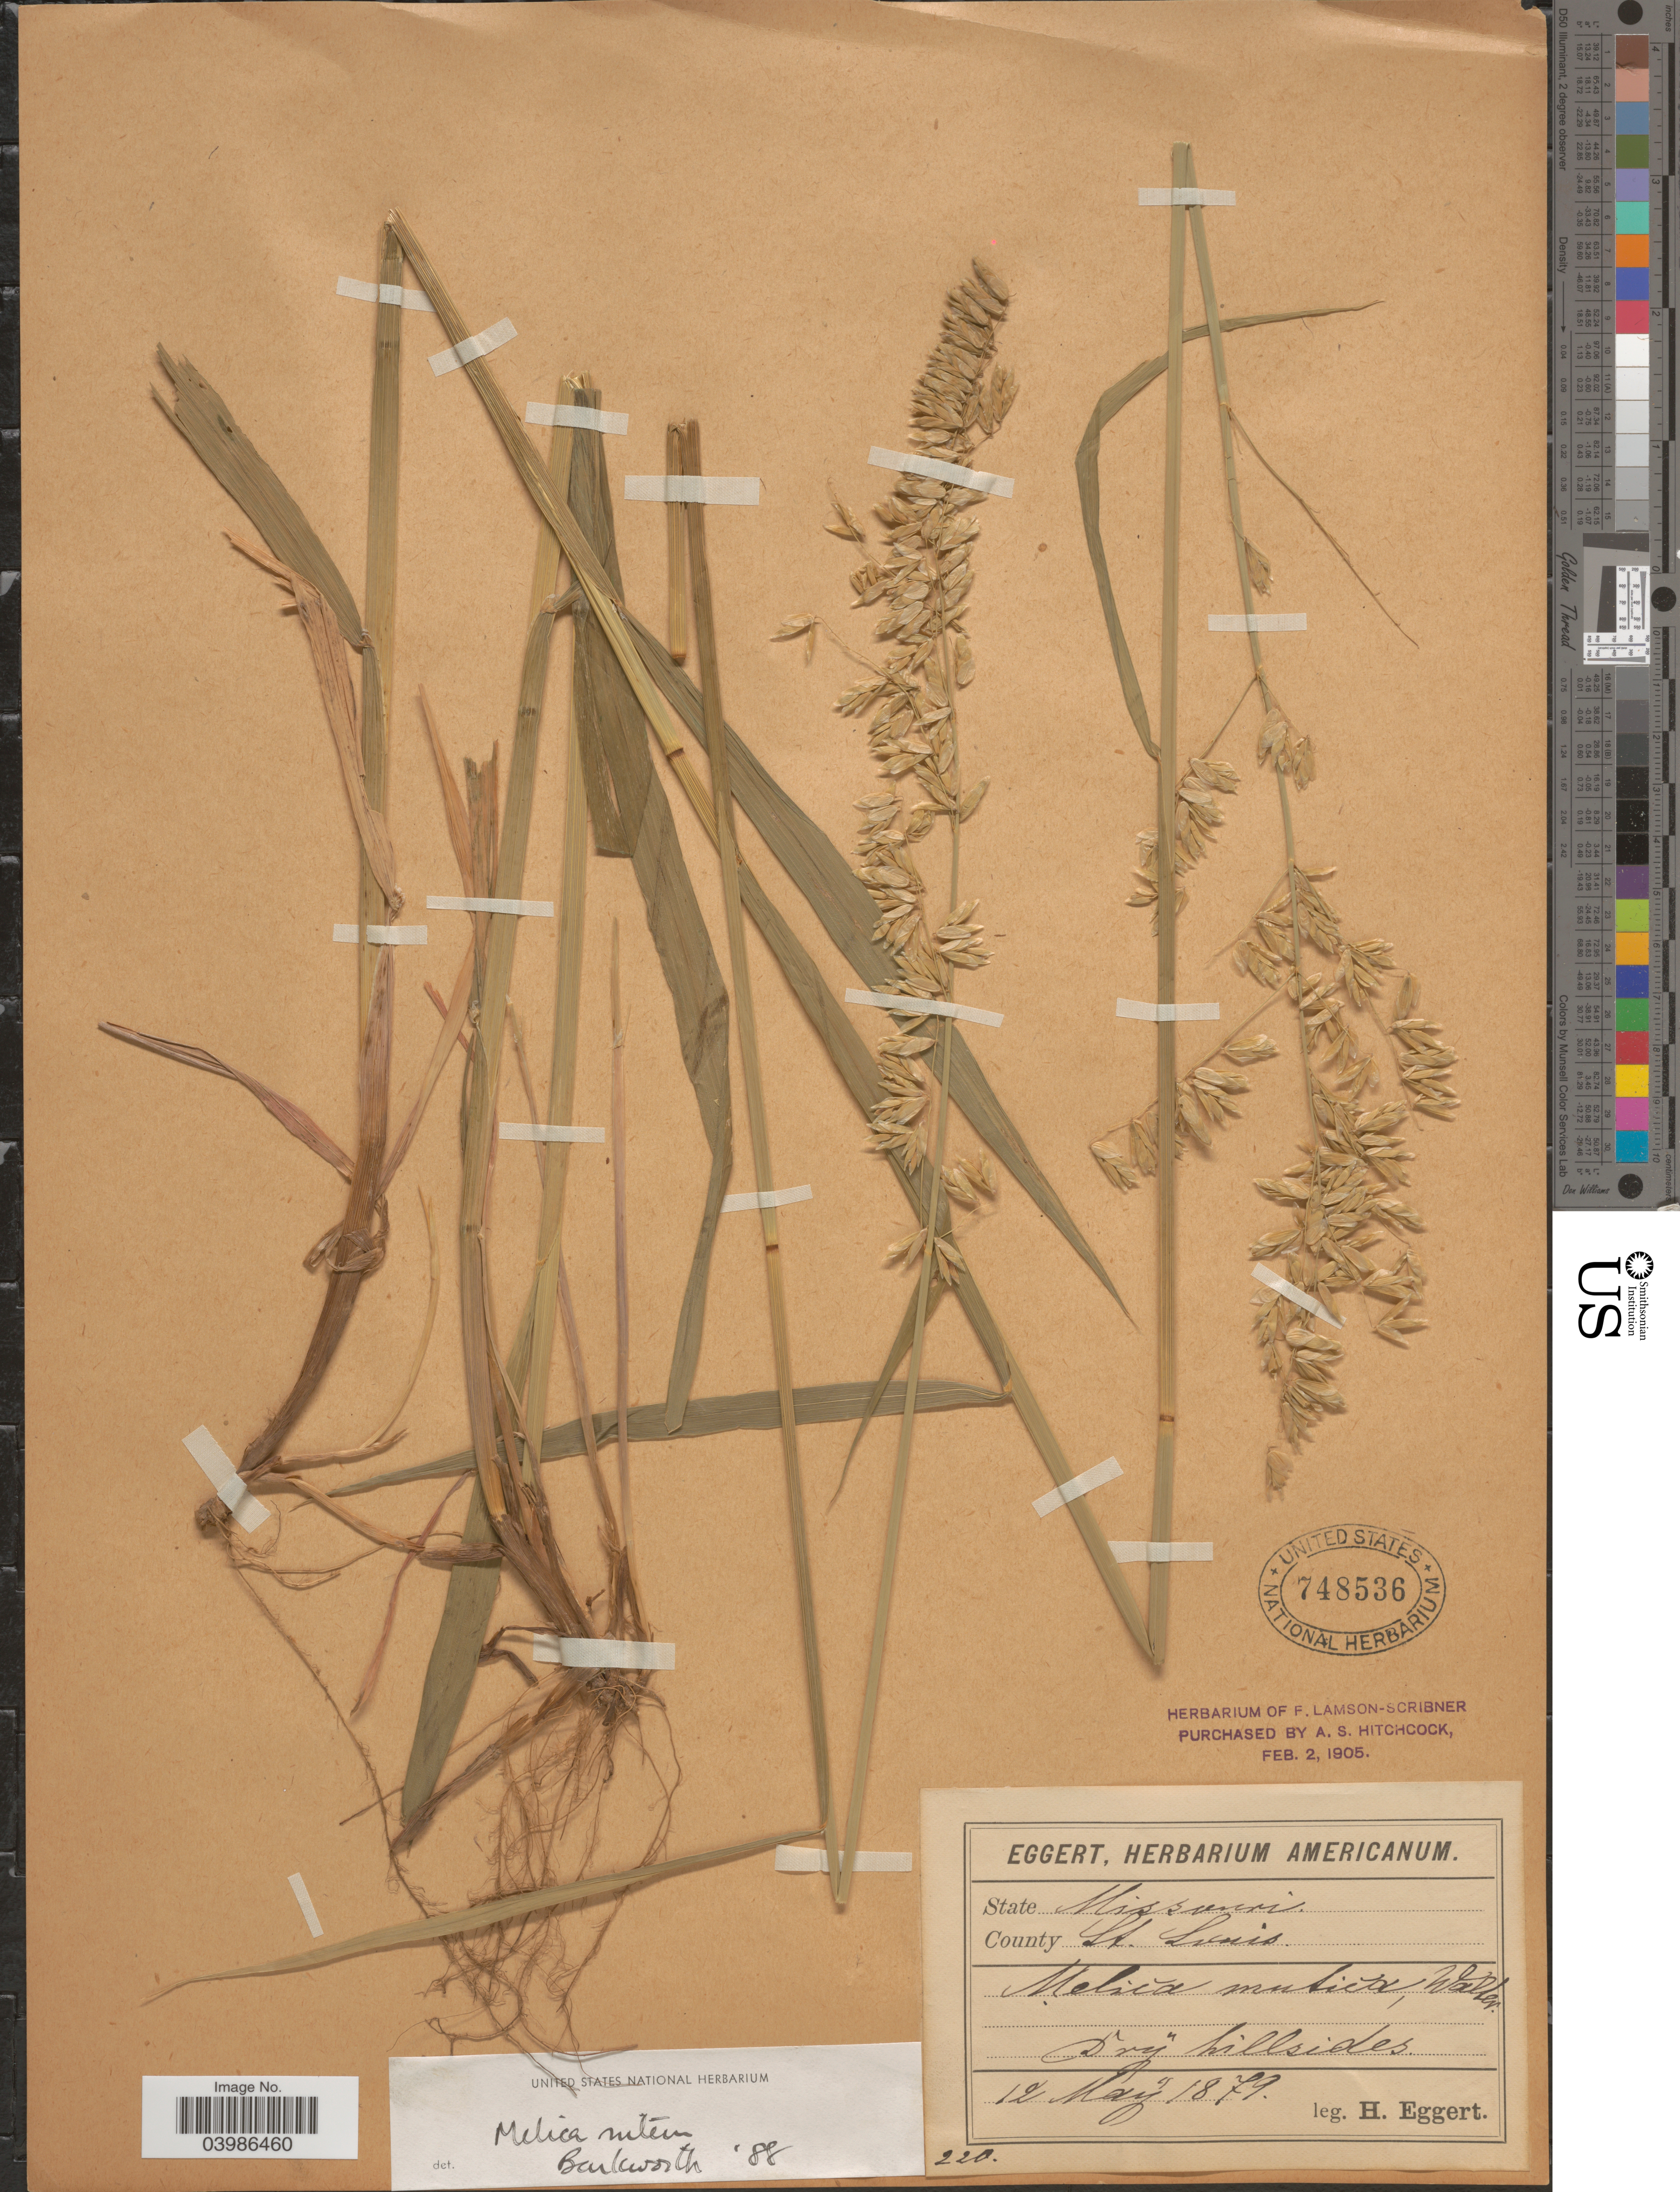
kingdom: Plantae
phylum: Tracheophyta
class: Liliopsida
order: Poales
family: Poaceae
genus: Melica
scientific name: Melica nitens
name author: (Scribn.) Nutt. ex Piper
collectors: H. Eggert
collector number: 220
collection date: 1879-05-12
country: United States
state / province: Missouri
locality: County St. Louis. Dry hillsides.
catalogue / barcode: US 748536